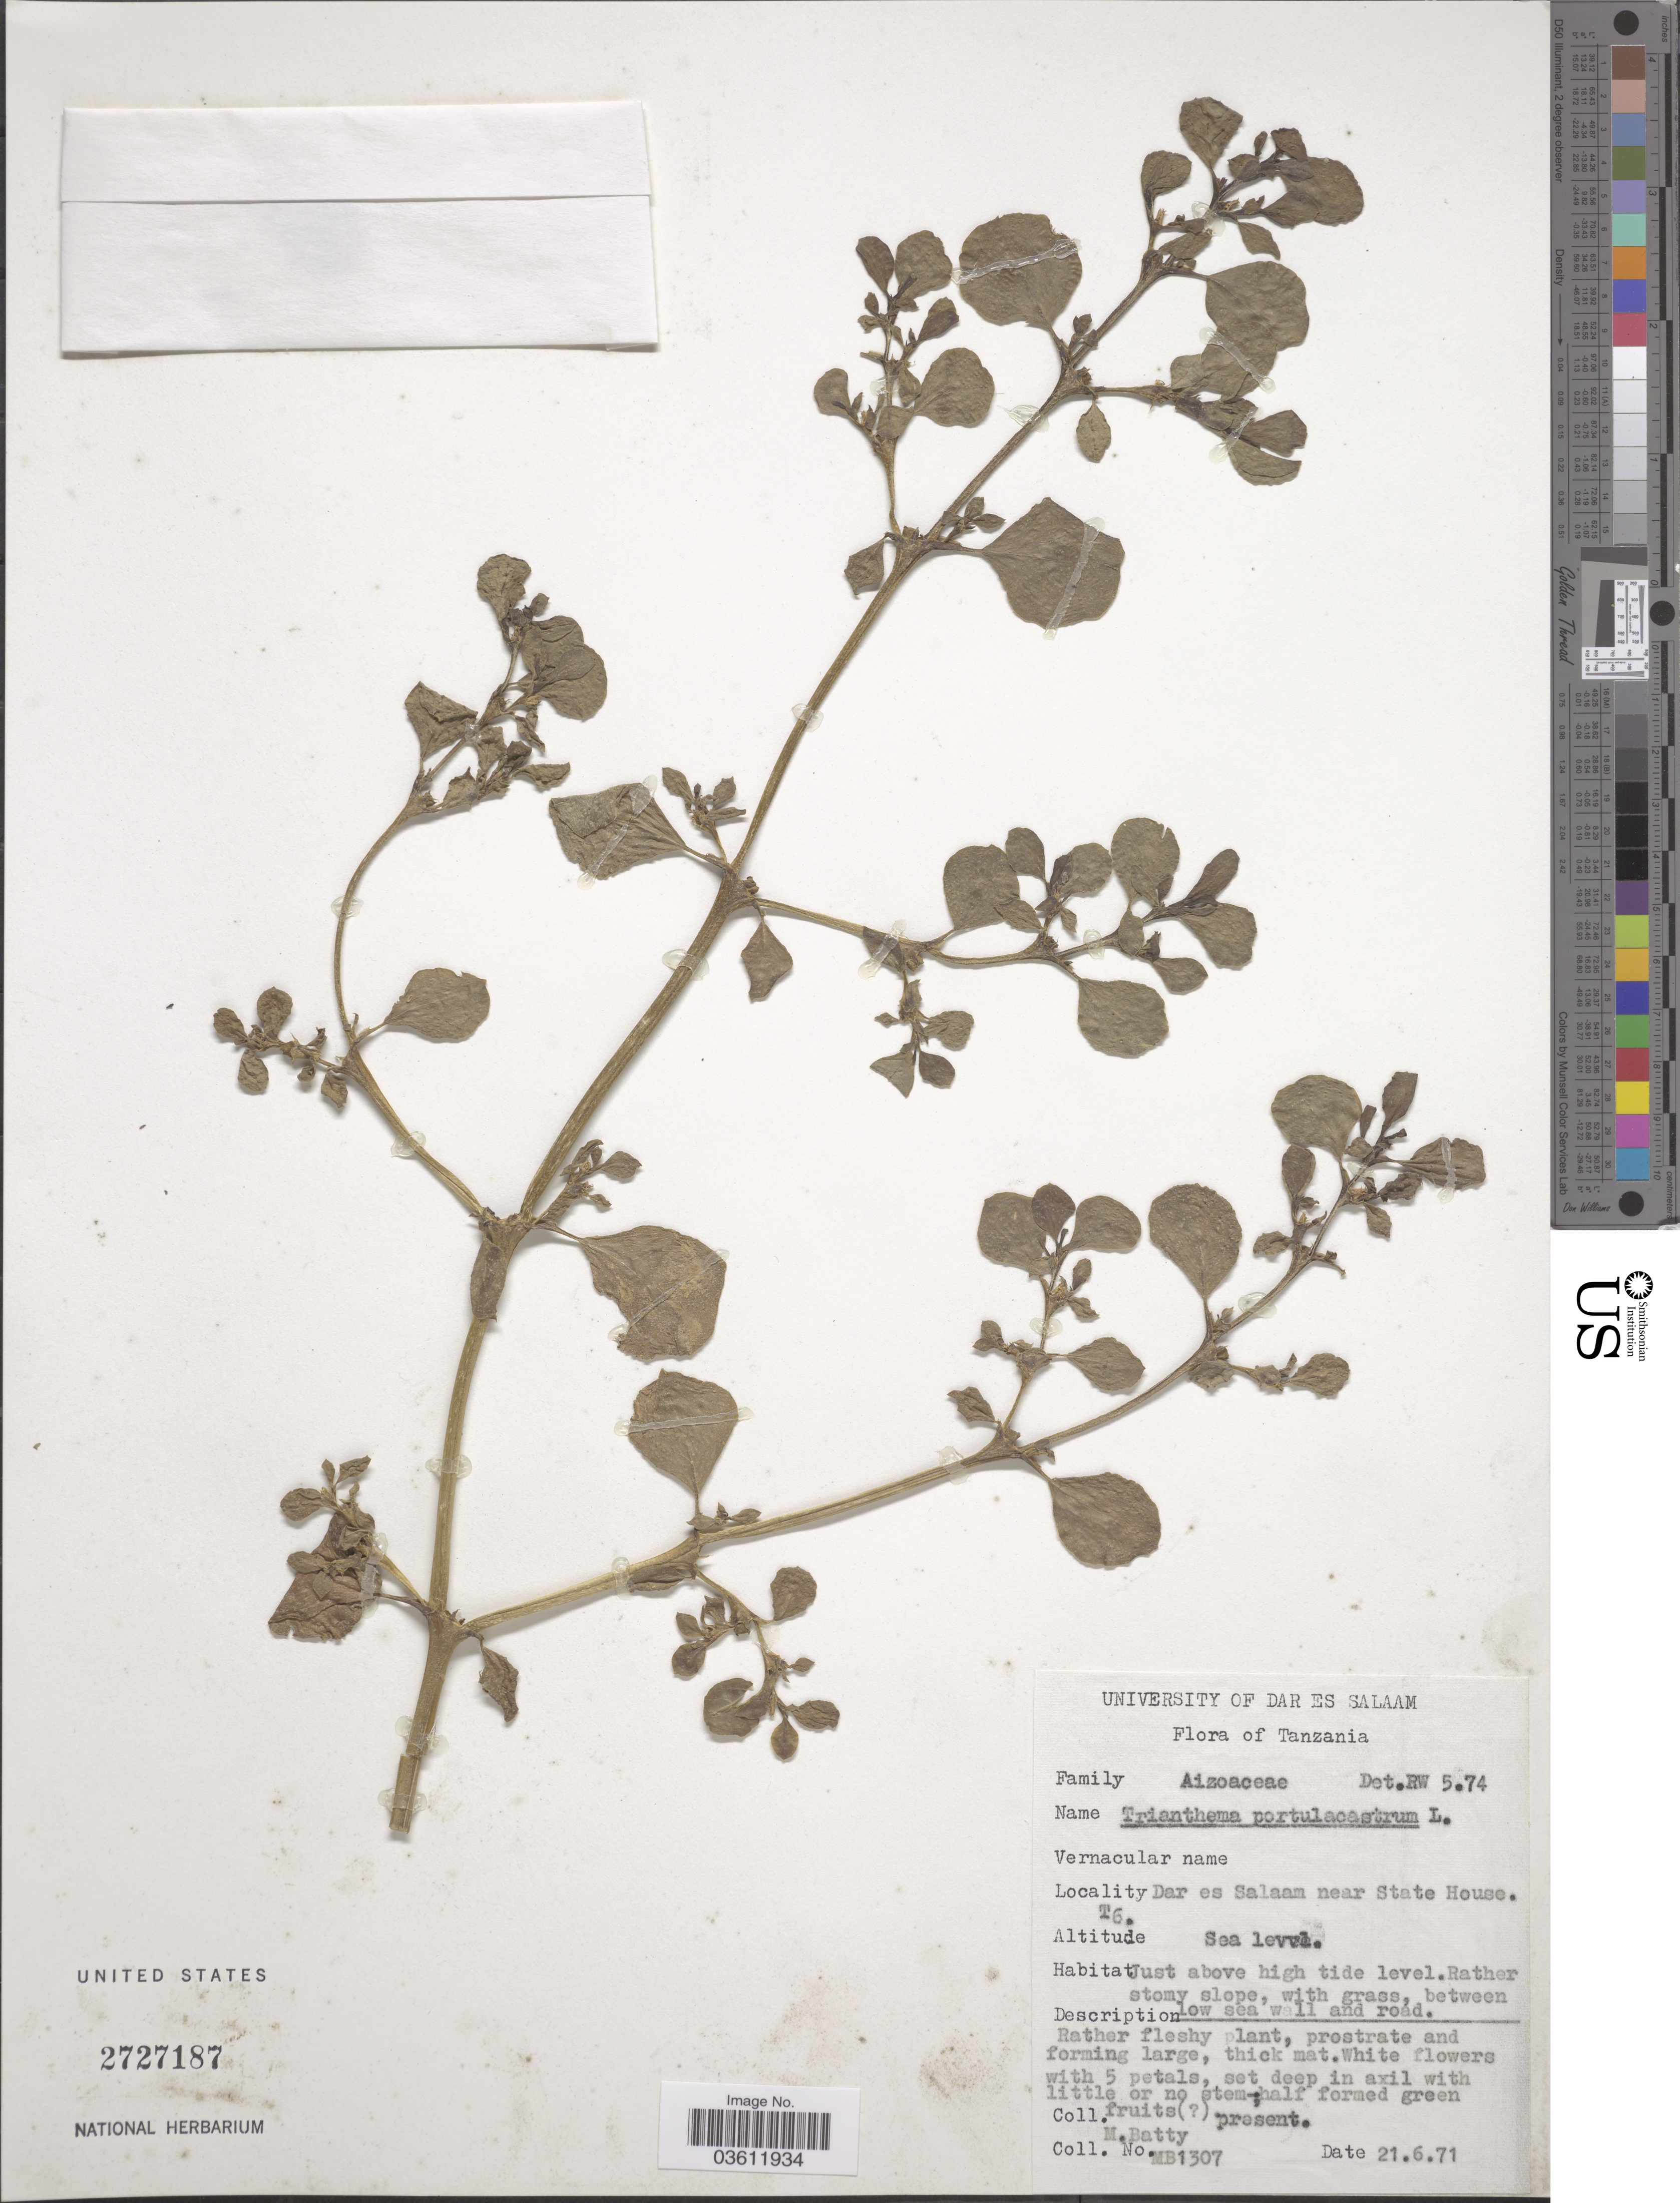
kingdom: Plantae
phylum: Tracheophyta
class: Magnoliopsida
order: Caryophyllales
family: Aizoaceae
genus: Trianthema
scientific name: Trianthema portulacastrum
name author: L.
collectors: M. Batty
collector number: MB1307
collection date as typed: Transcribed d/m/y: 21/6/71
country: Tanzania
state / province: Dar es Salaam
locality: Dar es Salaam near State House. T6.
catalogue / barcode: US 2727187